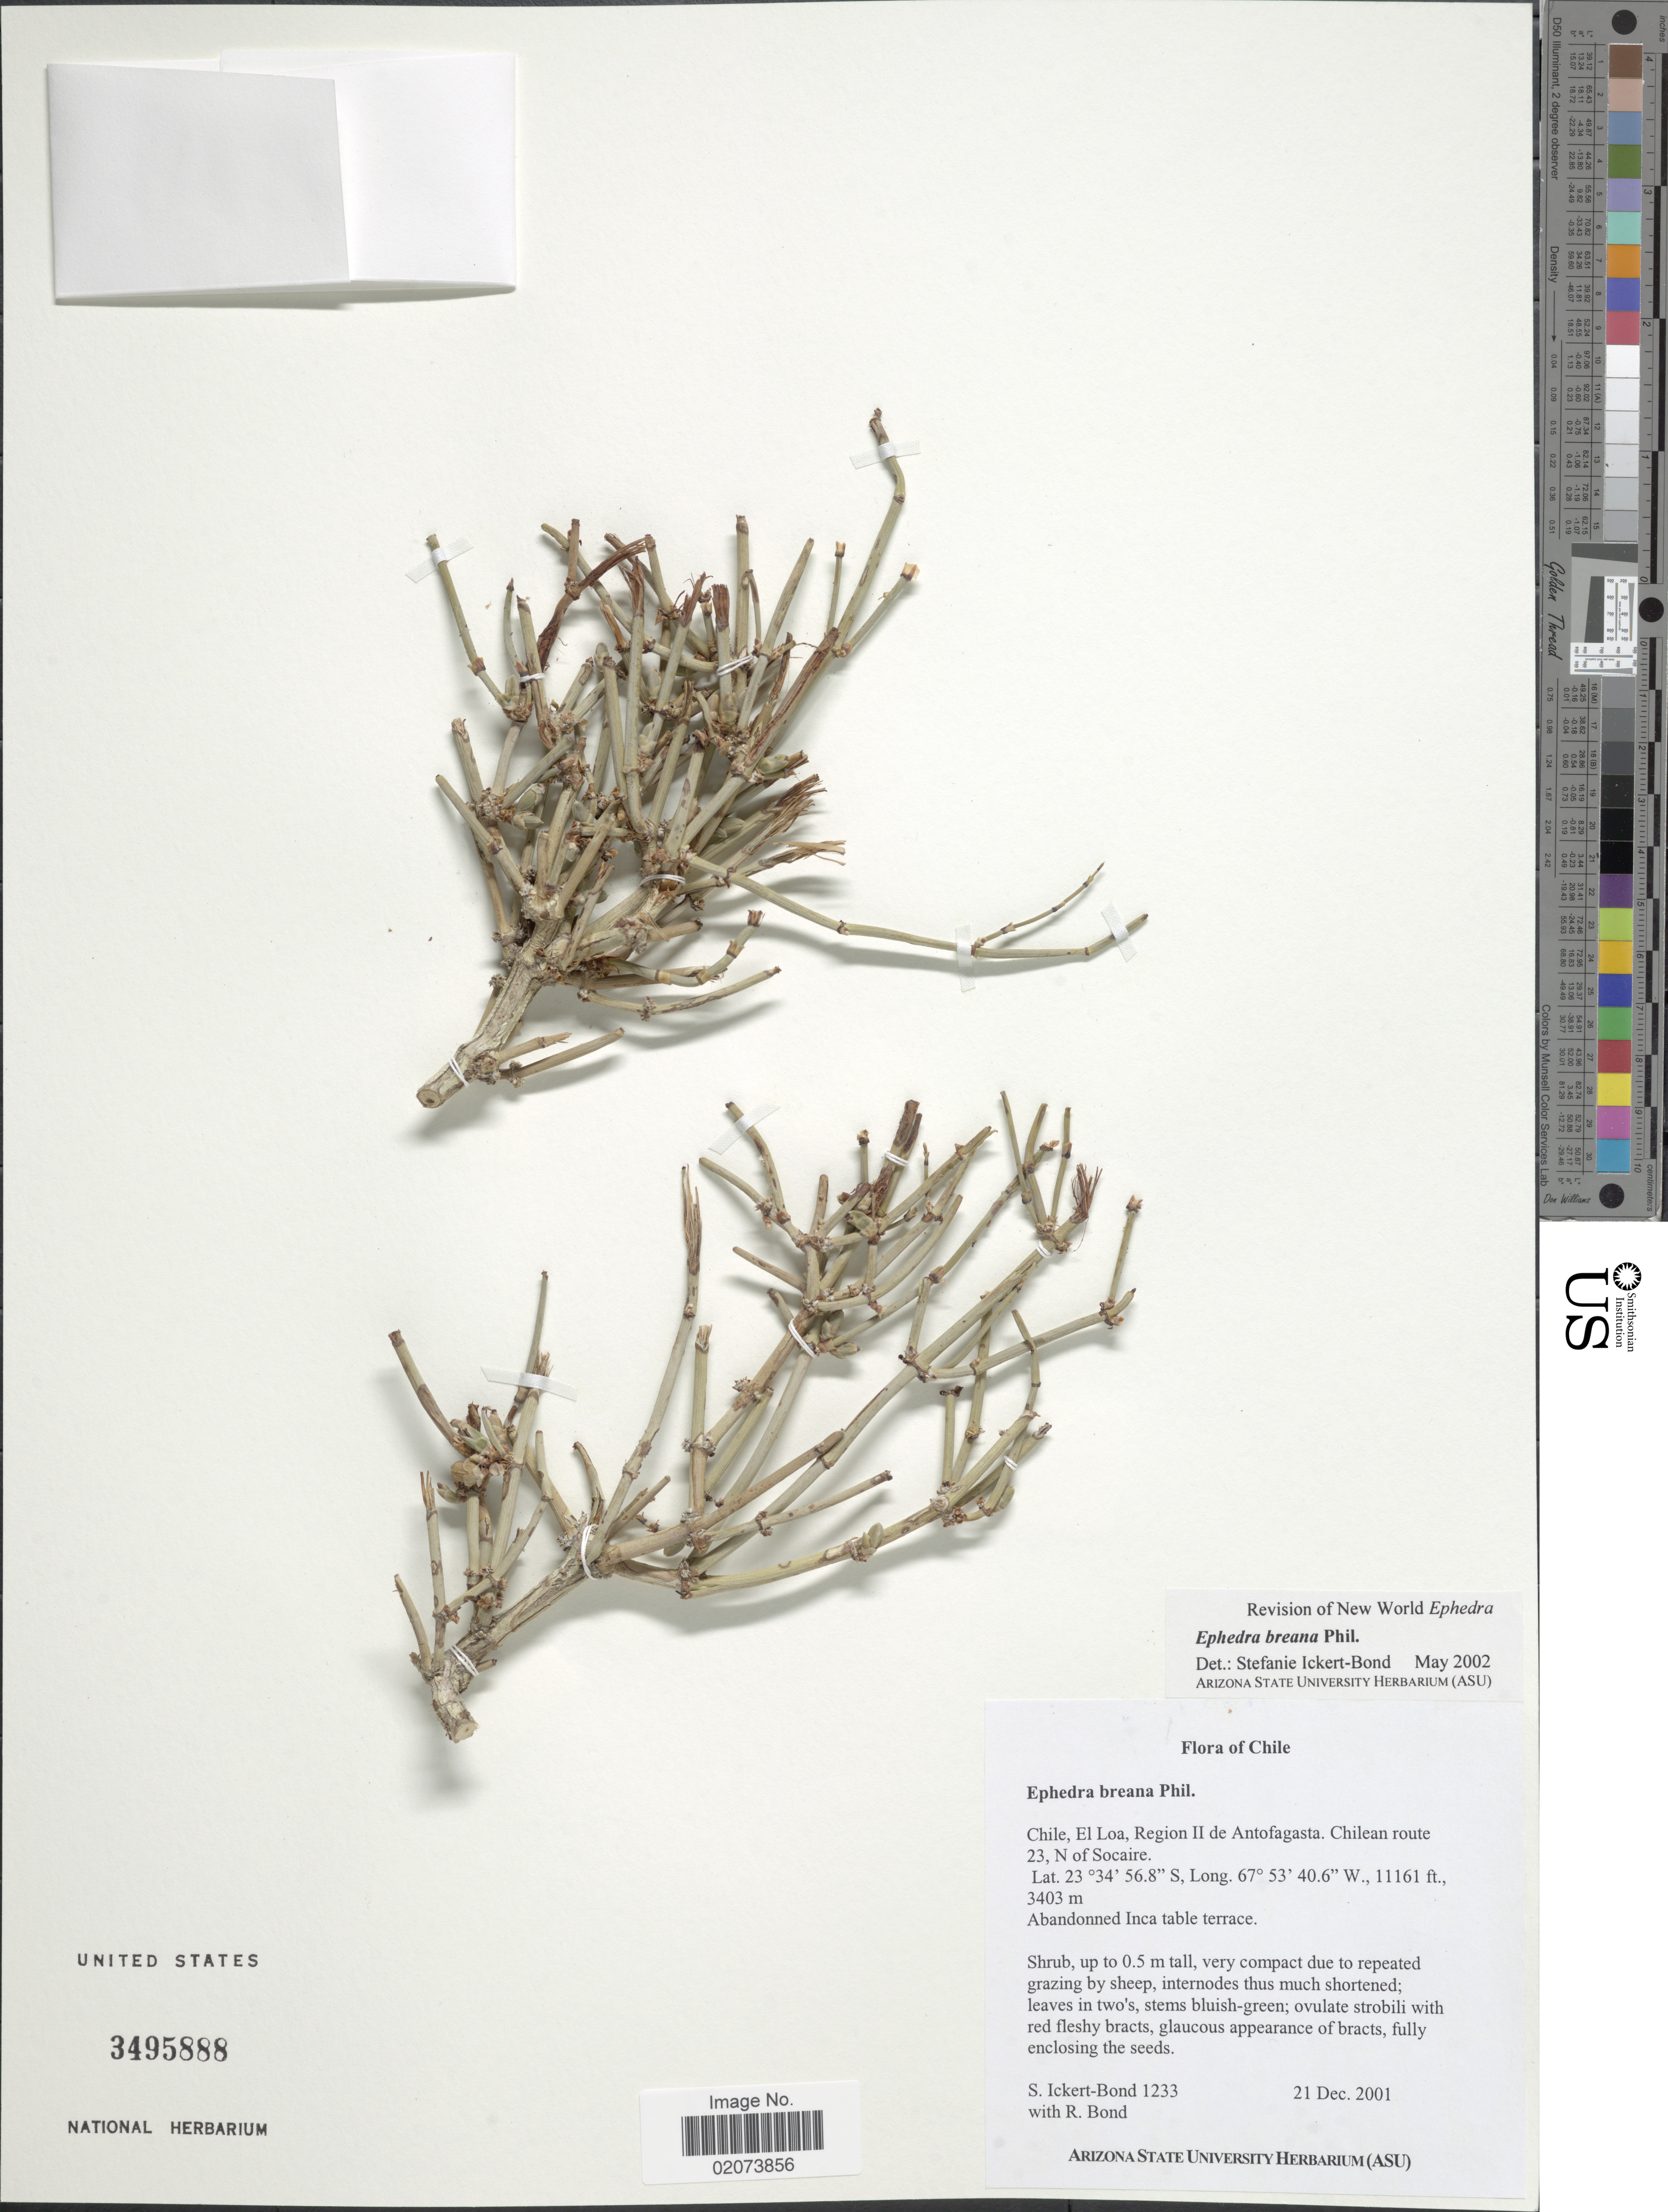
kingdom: Plantae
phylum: Tracheophyta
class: Gnetopsida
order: Ephedrales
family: Ephedraceae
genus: Ephedra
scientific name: Ephedra breana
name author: Phil.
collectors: S. Ickert-Bond & R. Bond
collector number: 1233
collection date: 2001-12-21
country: Chile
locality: Chile, El Loa, Region II de Antofagasta, Chilean route 23, N of Socaire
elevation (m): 3402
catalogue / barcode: US 3495888